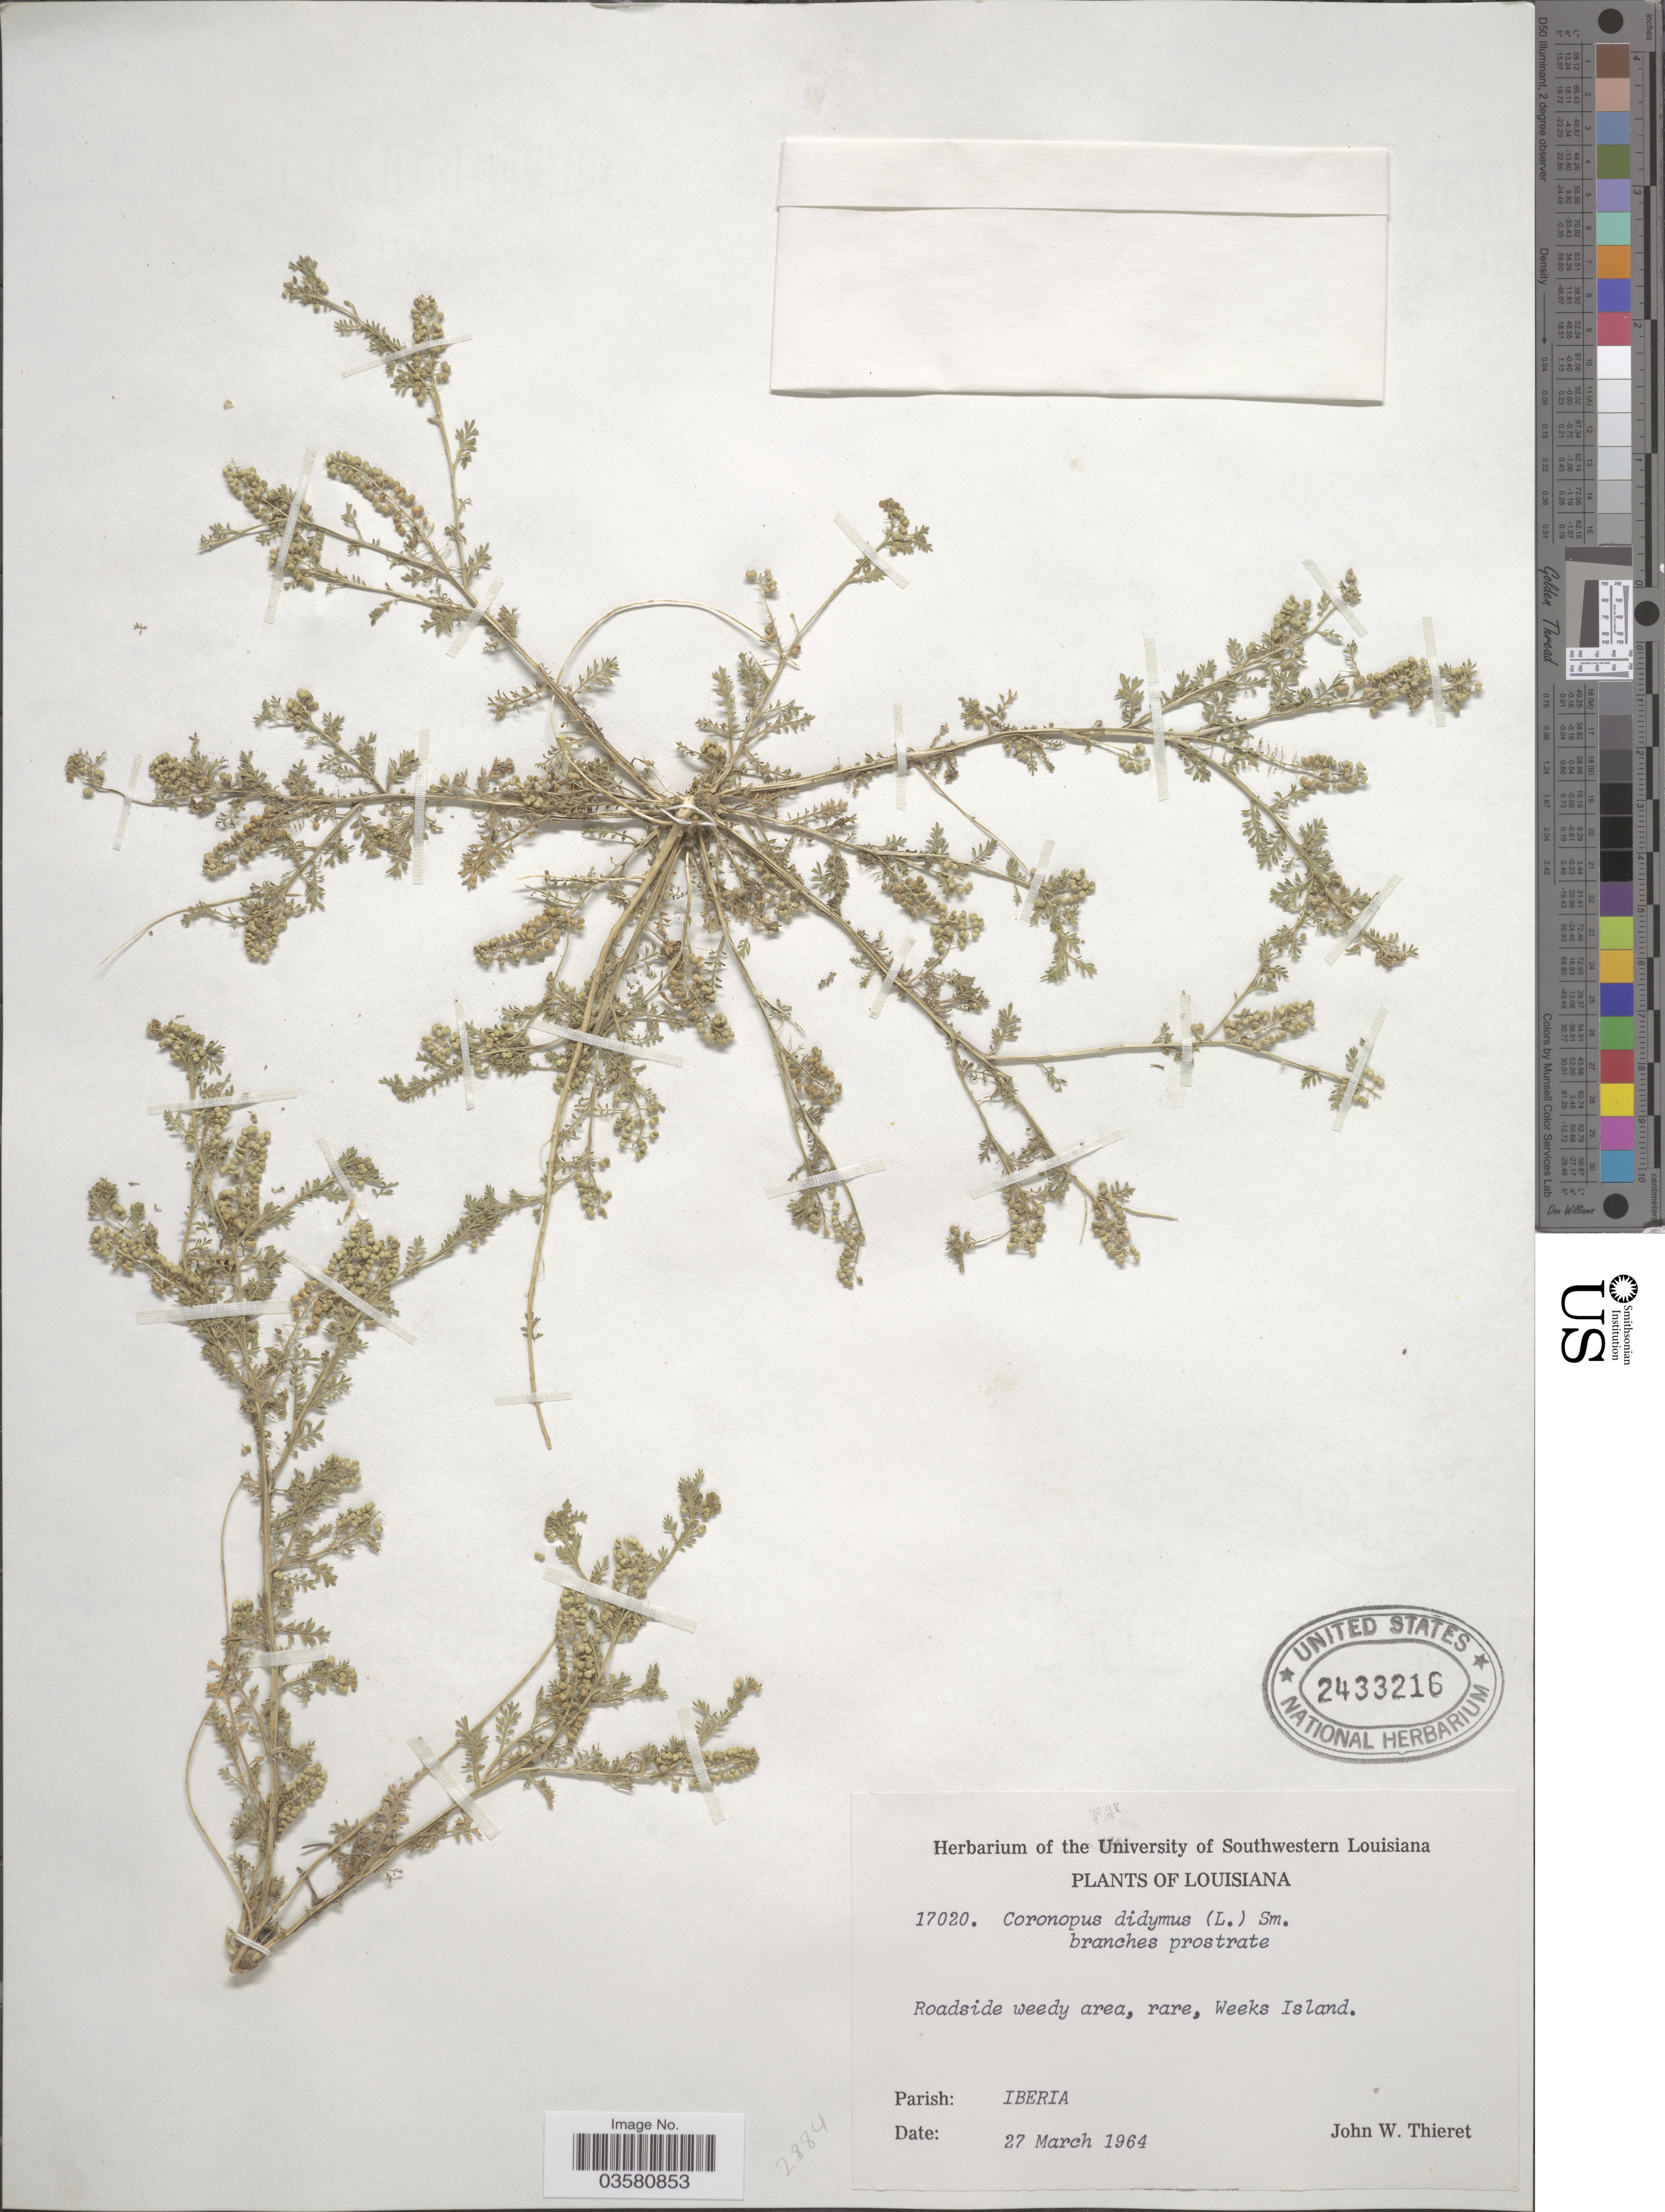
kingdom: Plantae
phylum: Tracheophyta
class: Magnoliopsida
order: Brassicales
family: Brassicaceae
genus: Lepidium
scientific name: Lepidium didymum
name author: L.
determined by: Strong, M. T., (US), Smithsonian Institution - National Museum of Natural History (UNITED STATES)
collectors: J. W. Thieret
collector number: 17020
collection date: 1964-03-27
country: United States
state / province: Louisiana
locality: Weeks Island. Parish: Iberia.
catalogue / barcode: US 2433216